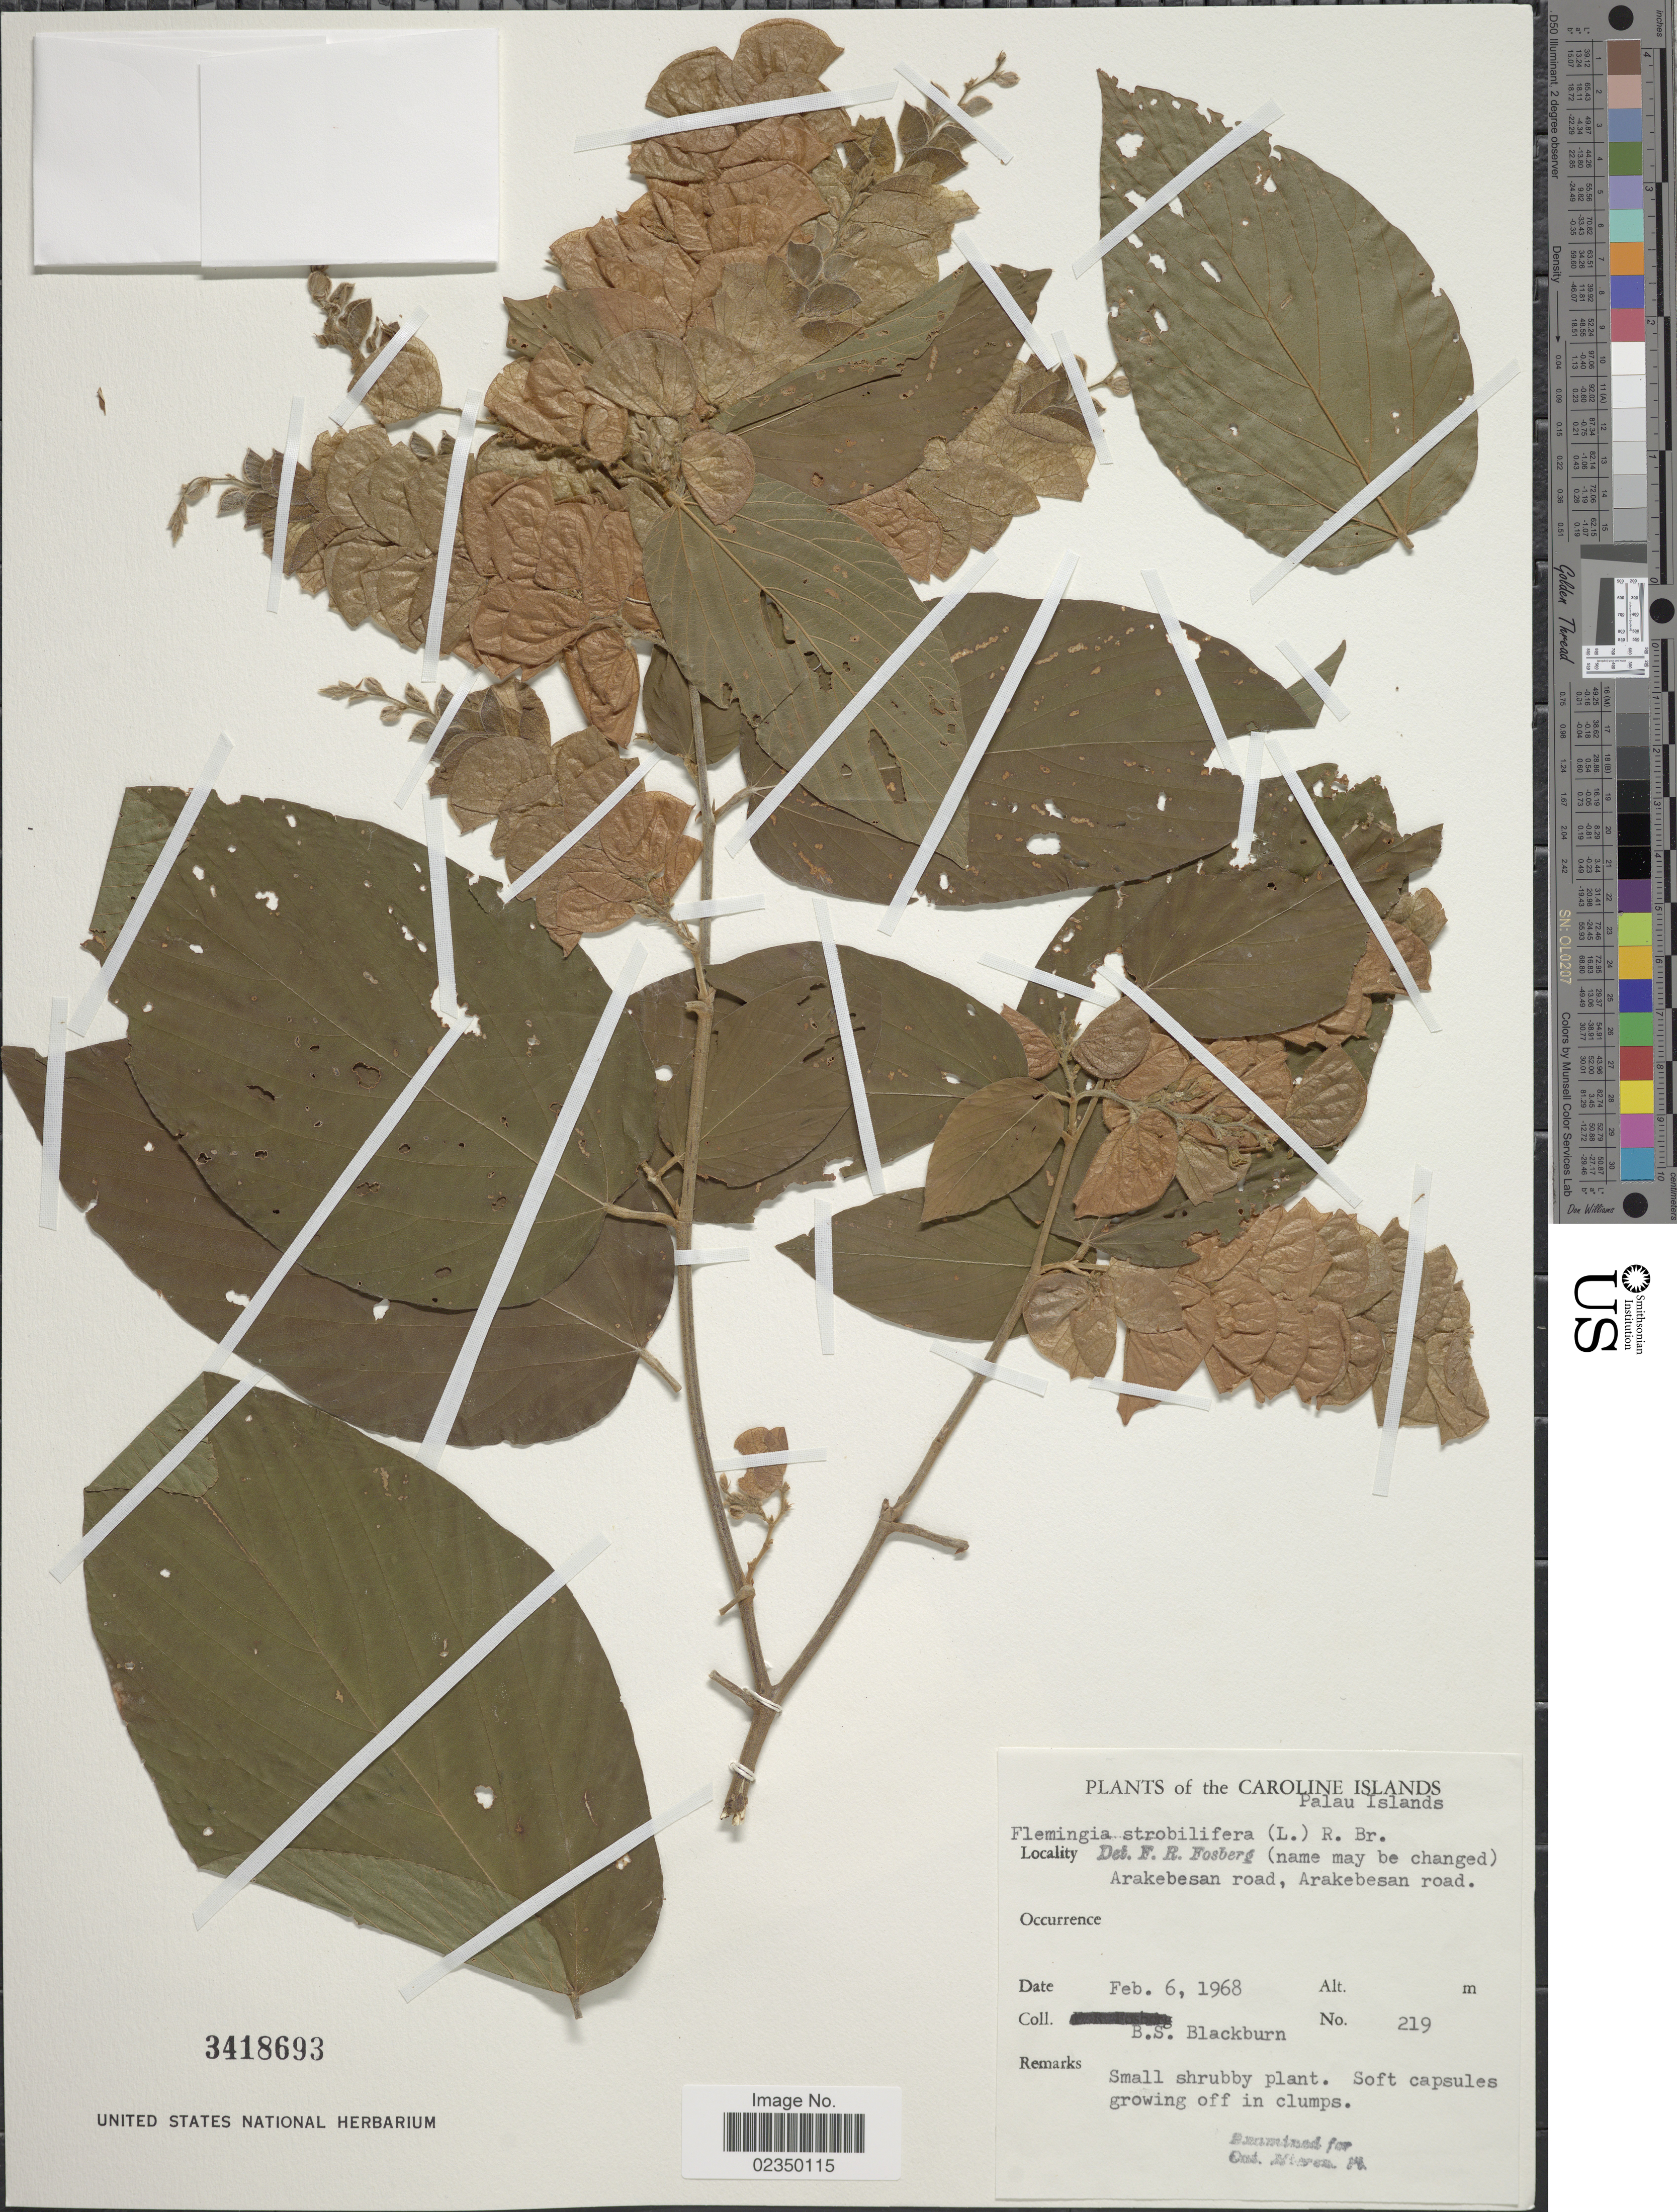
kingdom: Plantae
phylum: Tracheophyta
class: Magnoliopsida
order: Fabales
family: Fabaceae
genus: Flemingia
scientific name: Flemingia strobilifera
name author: (L.) W.T. Aiton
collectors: B. S. Blackburn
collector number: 219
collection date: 1968-02-06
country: Palau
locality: Caroline Islands, Palau Islands. Arakebesan road.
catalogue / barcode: US 3418693